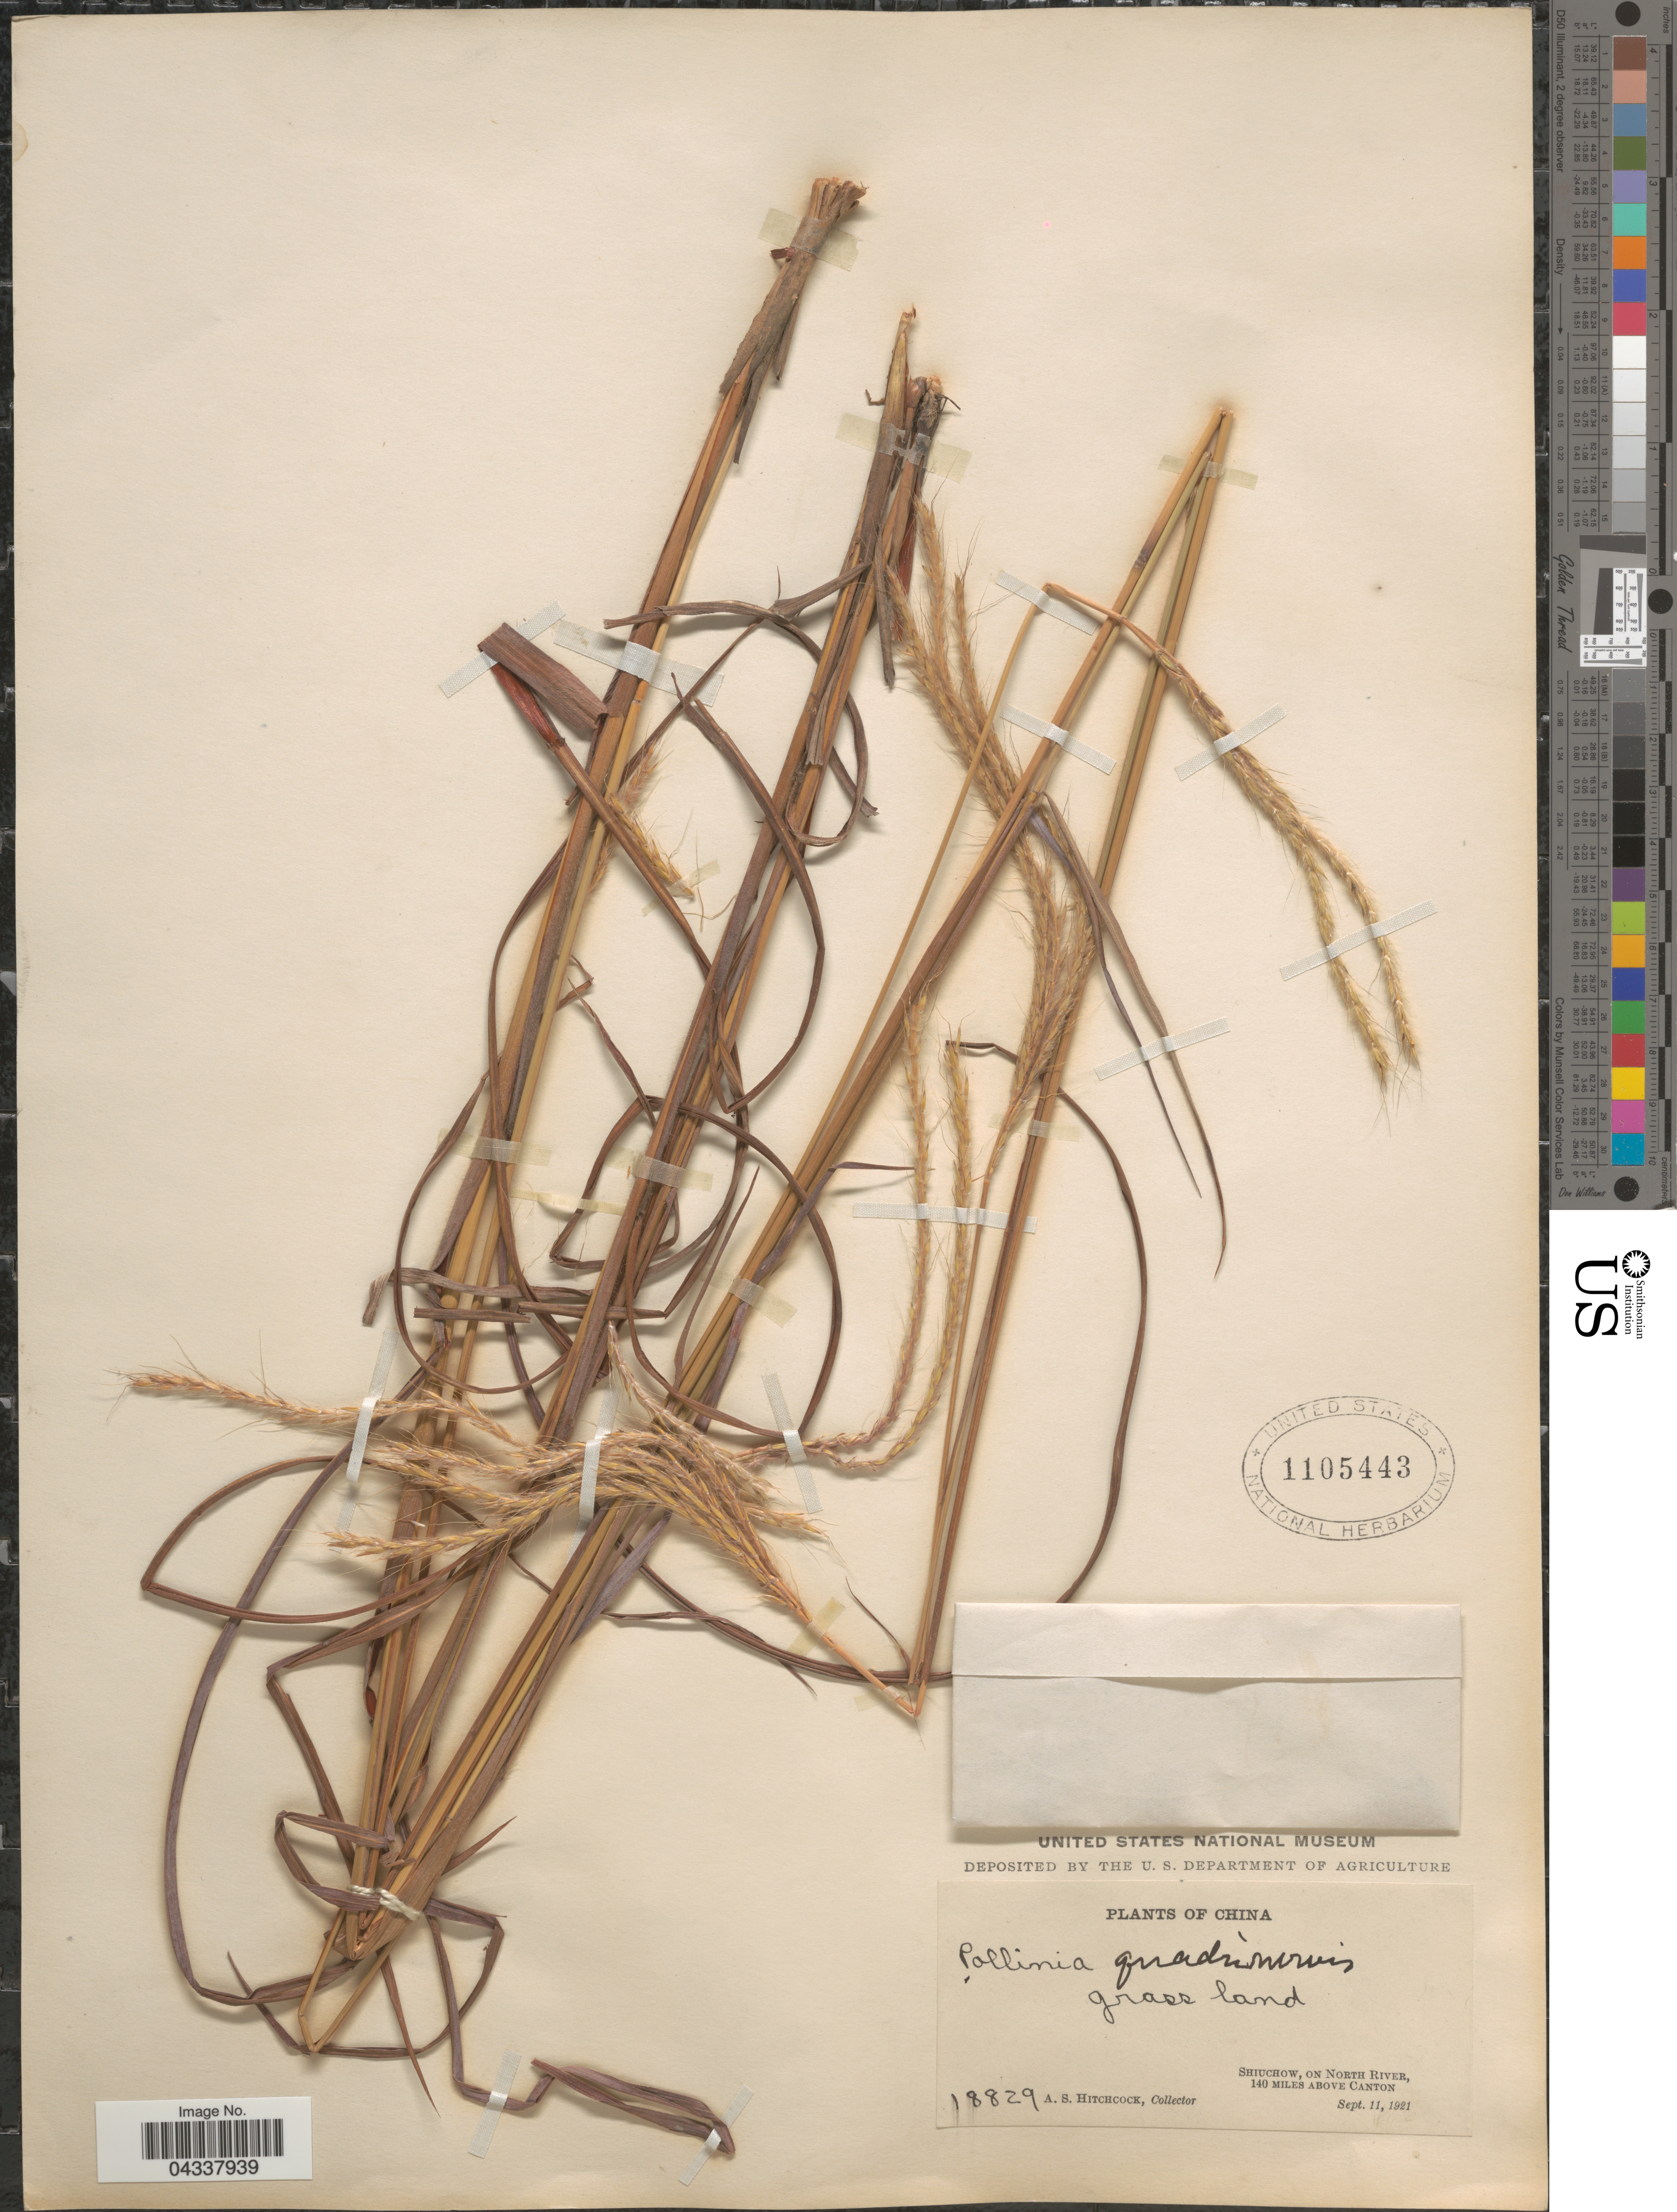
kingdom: Plantae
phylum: Tracheophyta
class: Liliopsida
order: Poales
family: Poaceae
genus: Pseudopogonatherum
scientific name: Pseudopogonatherum quadrinerve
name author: (Hack.) Ohwi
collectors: A. S. Hitchcock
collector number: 18829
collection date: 1921-09-11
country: China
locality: Shiuchow, on North River, 140 miles above Canton.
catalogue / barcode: US 1105443